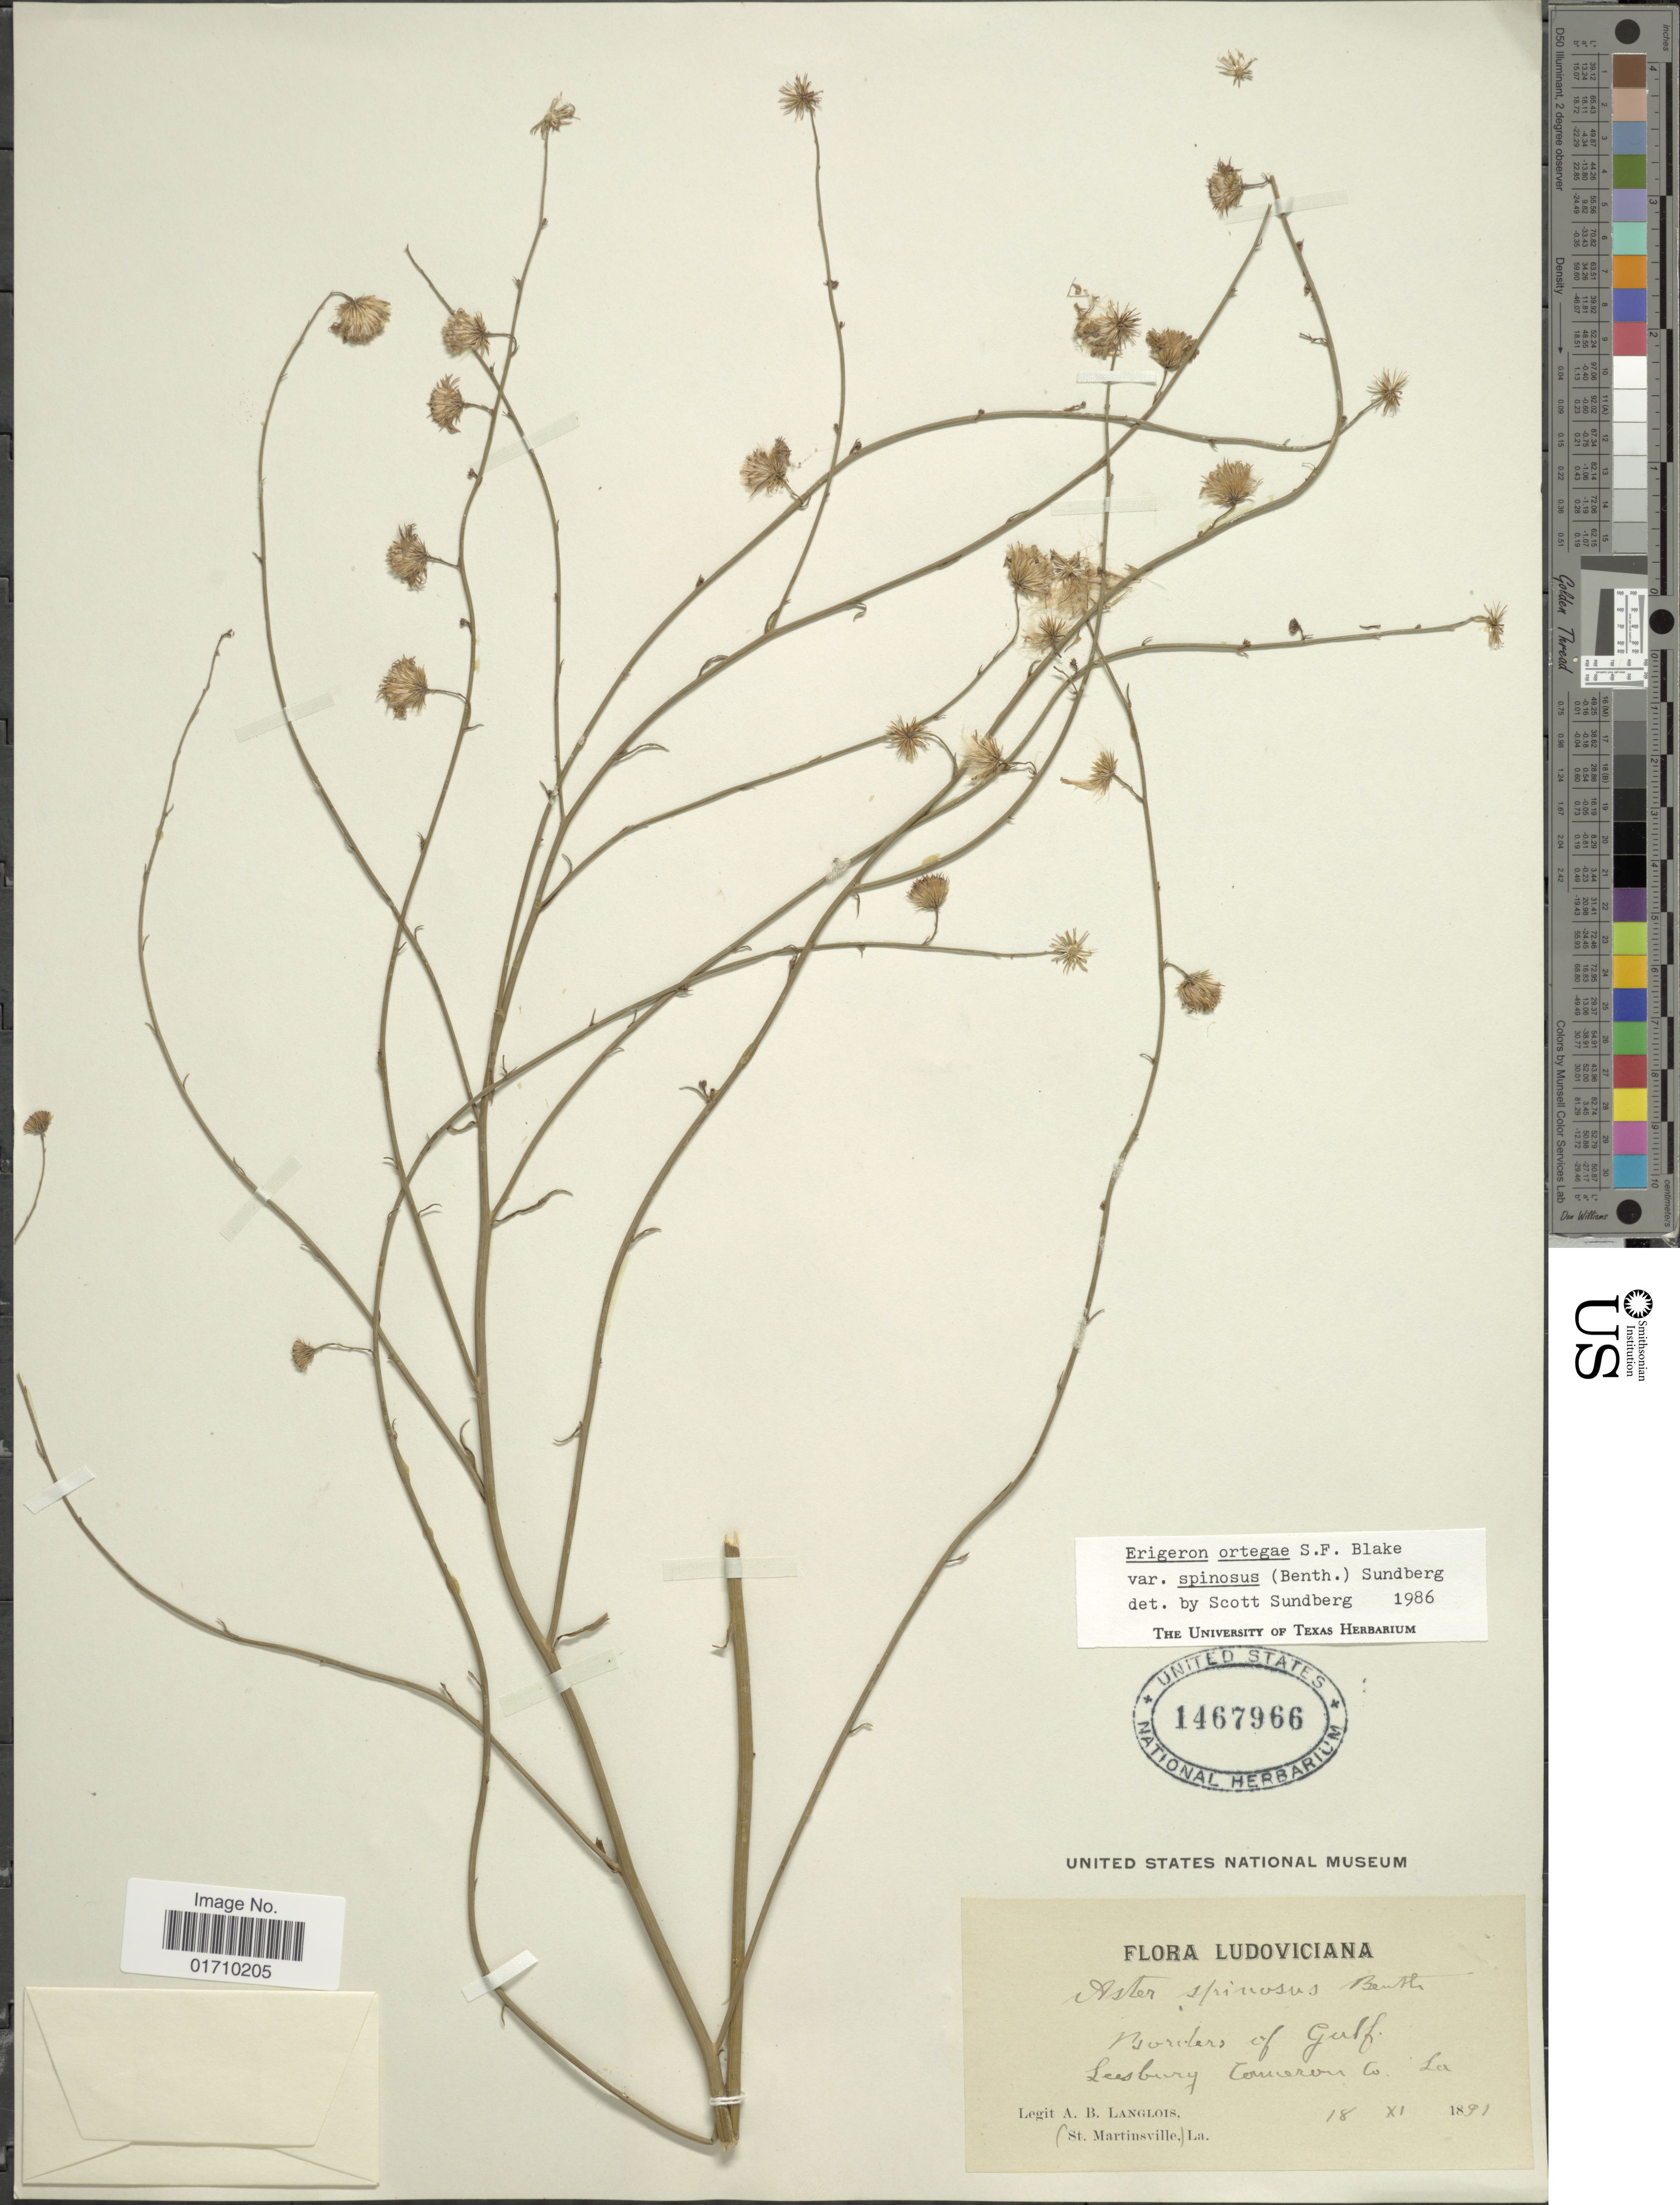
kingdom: Plantae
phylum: Tracheophyta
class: Magnoliopsida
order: Asterales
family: Asteraceae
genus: Chloracantha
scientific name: Chloracantha spinosa var. spinosa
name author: (Benth.) G.L. Nesom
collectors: A. Langlois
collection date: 1891-11-18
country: United States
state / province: Louisiana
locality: Borders of Gulf, Leesburg, Cameron Co. La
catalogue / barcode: US 1467966